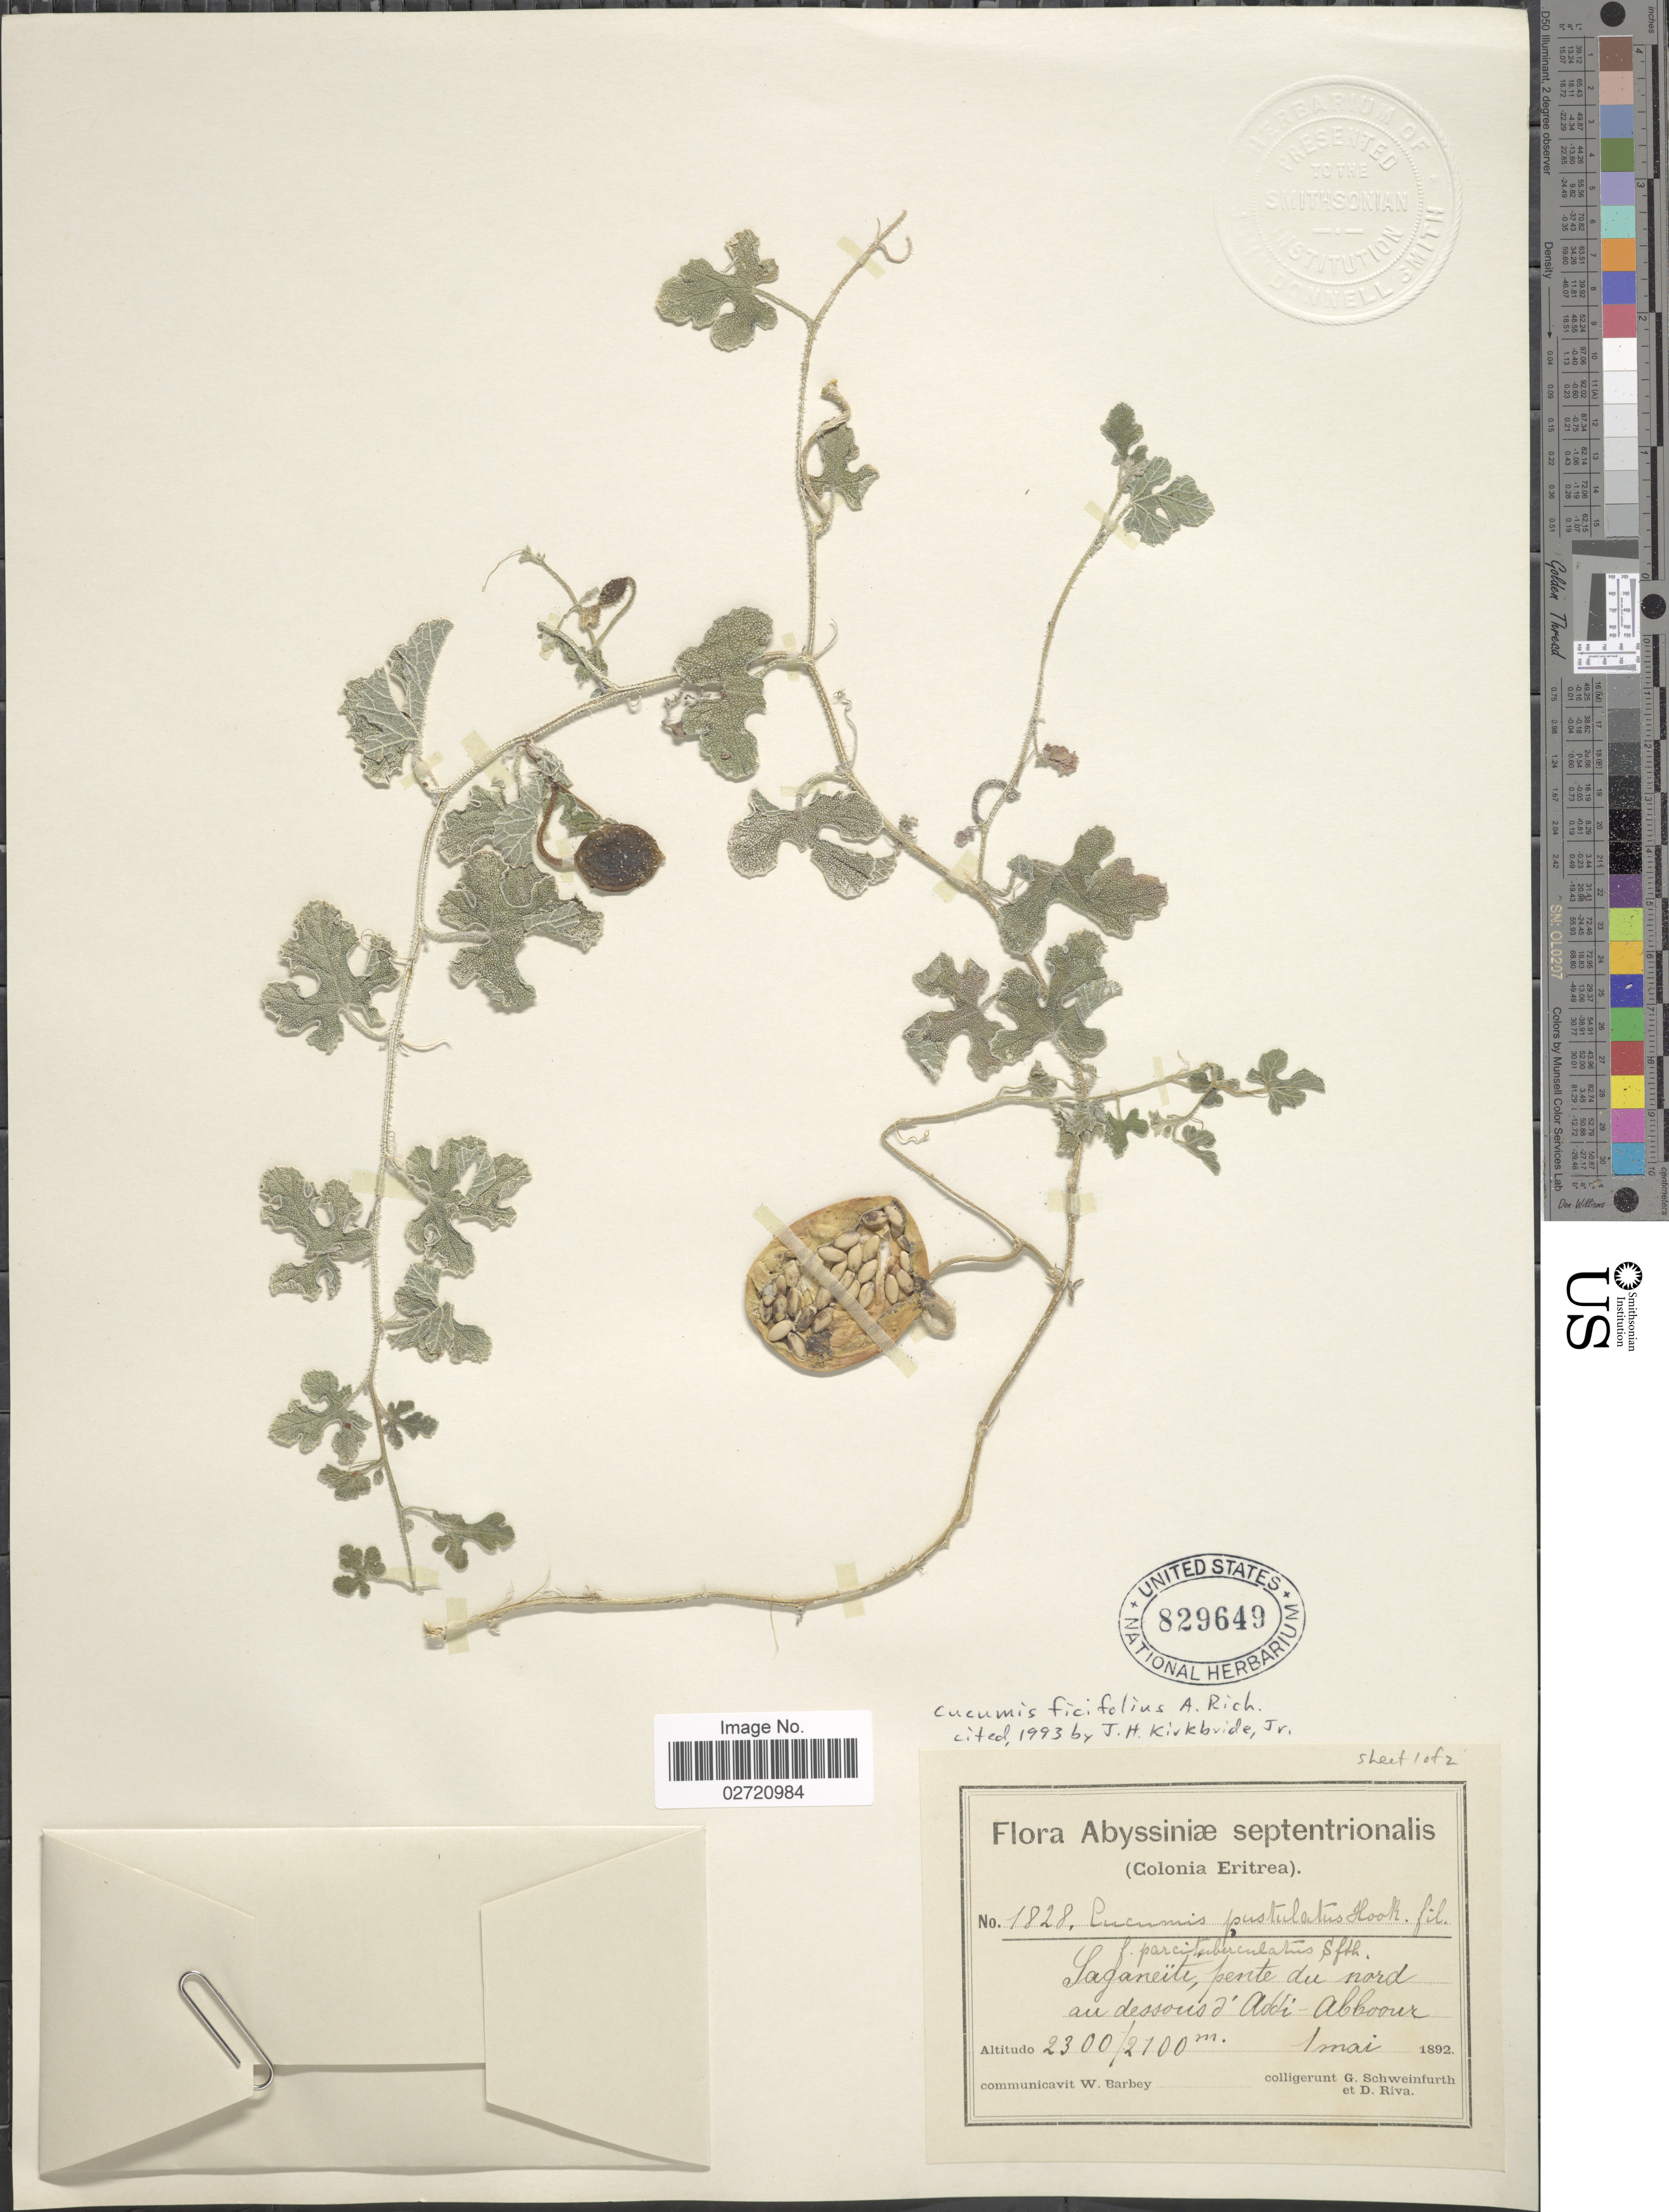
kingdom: Plantae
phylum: Tracheophyta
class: Magnoliopsida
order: Cucurbitales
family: Cucurbitaceae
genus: Cucumis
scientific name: Cucumis ficifolius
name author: A. Rich.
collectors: G. A. Schweinfurth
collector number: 1828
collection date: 1892-05-01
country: Eritrea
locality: Abyssiniae septentrionalis, (Colonia Eritrea). Saganeite, pente du nord au dessous d'Addi - Abbour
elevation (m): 2100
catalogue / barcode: US 829649